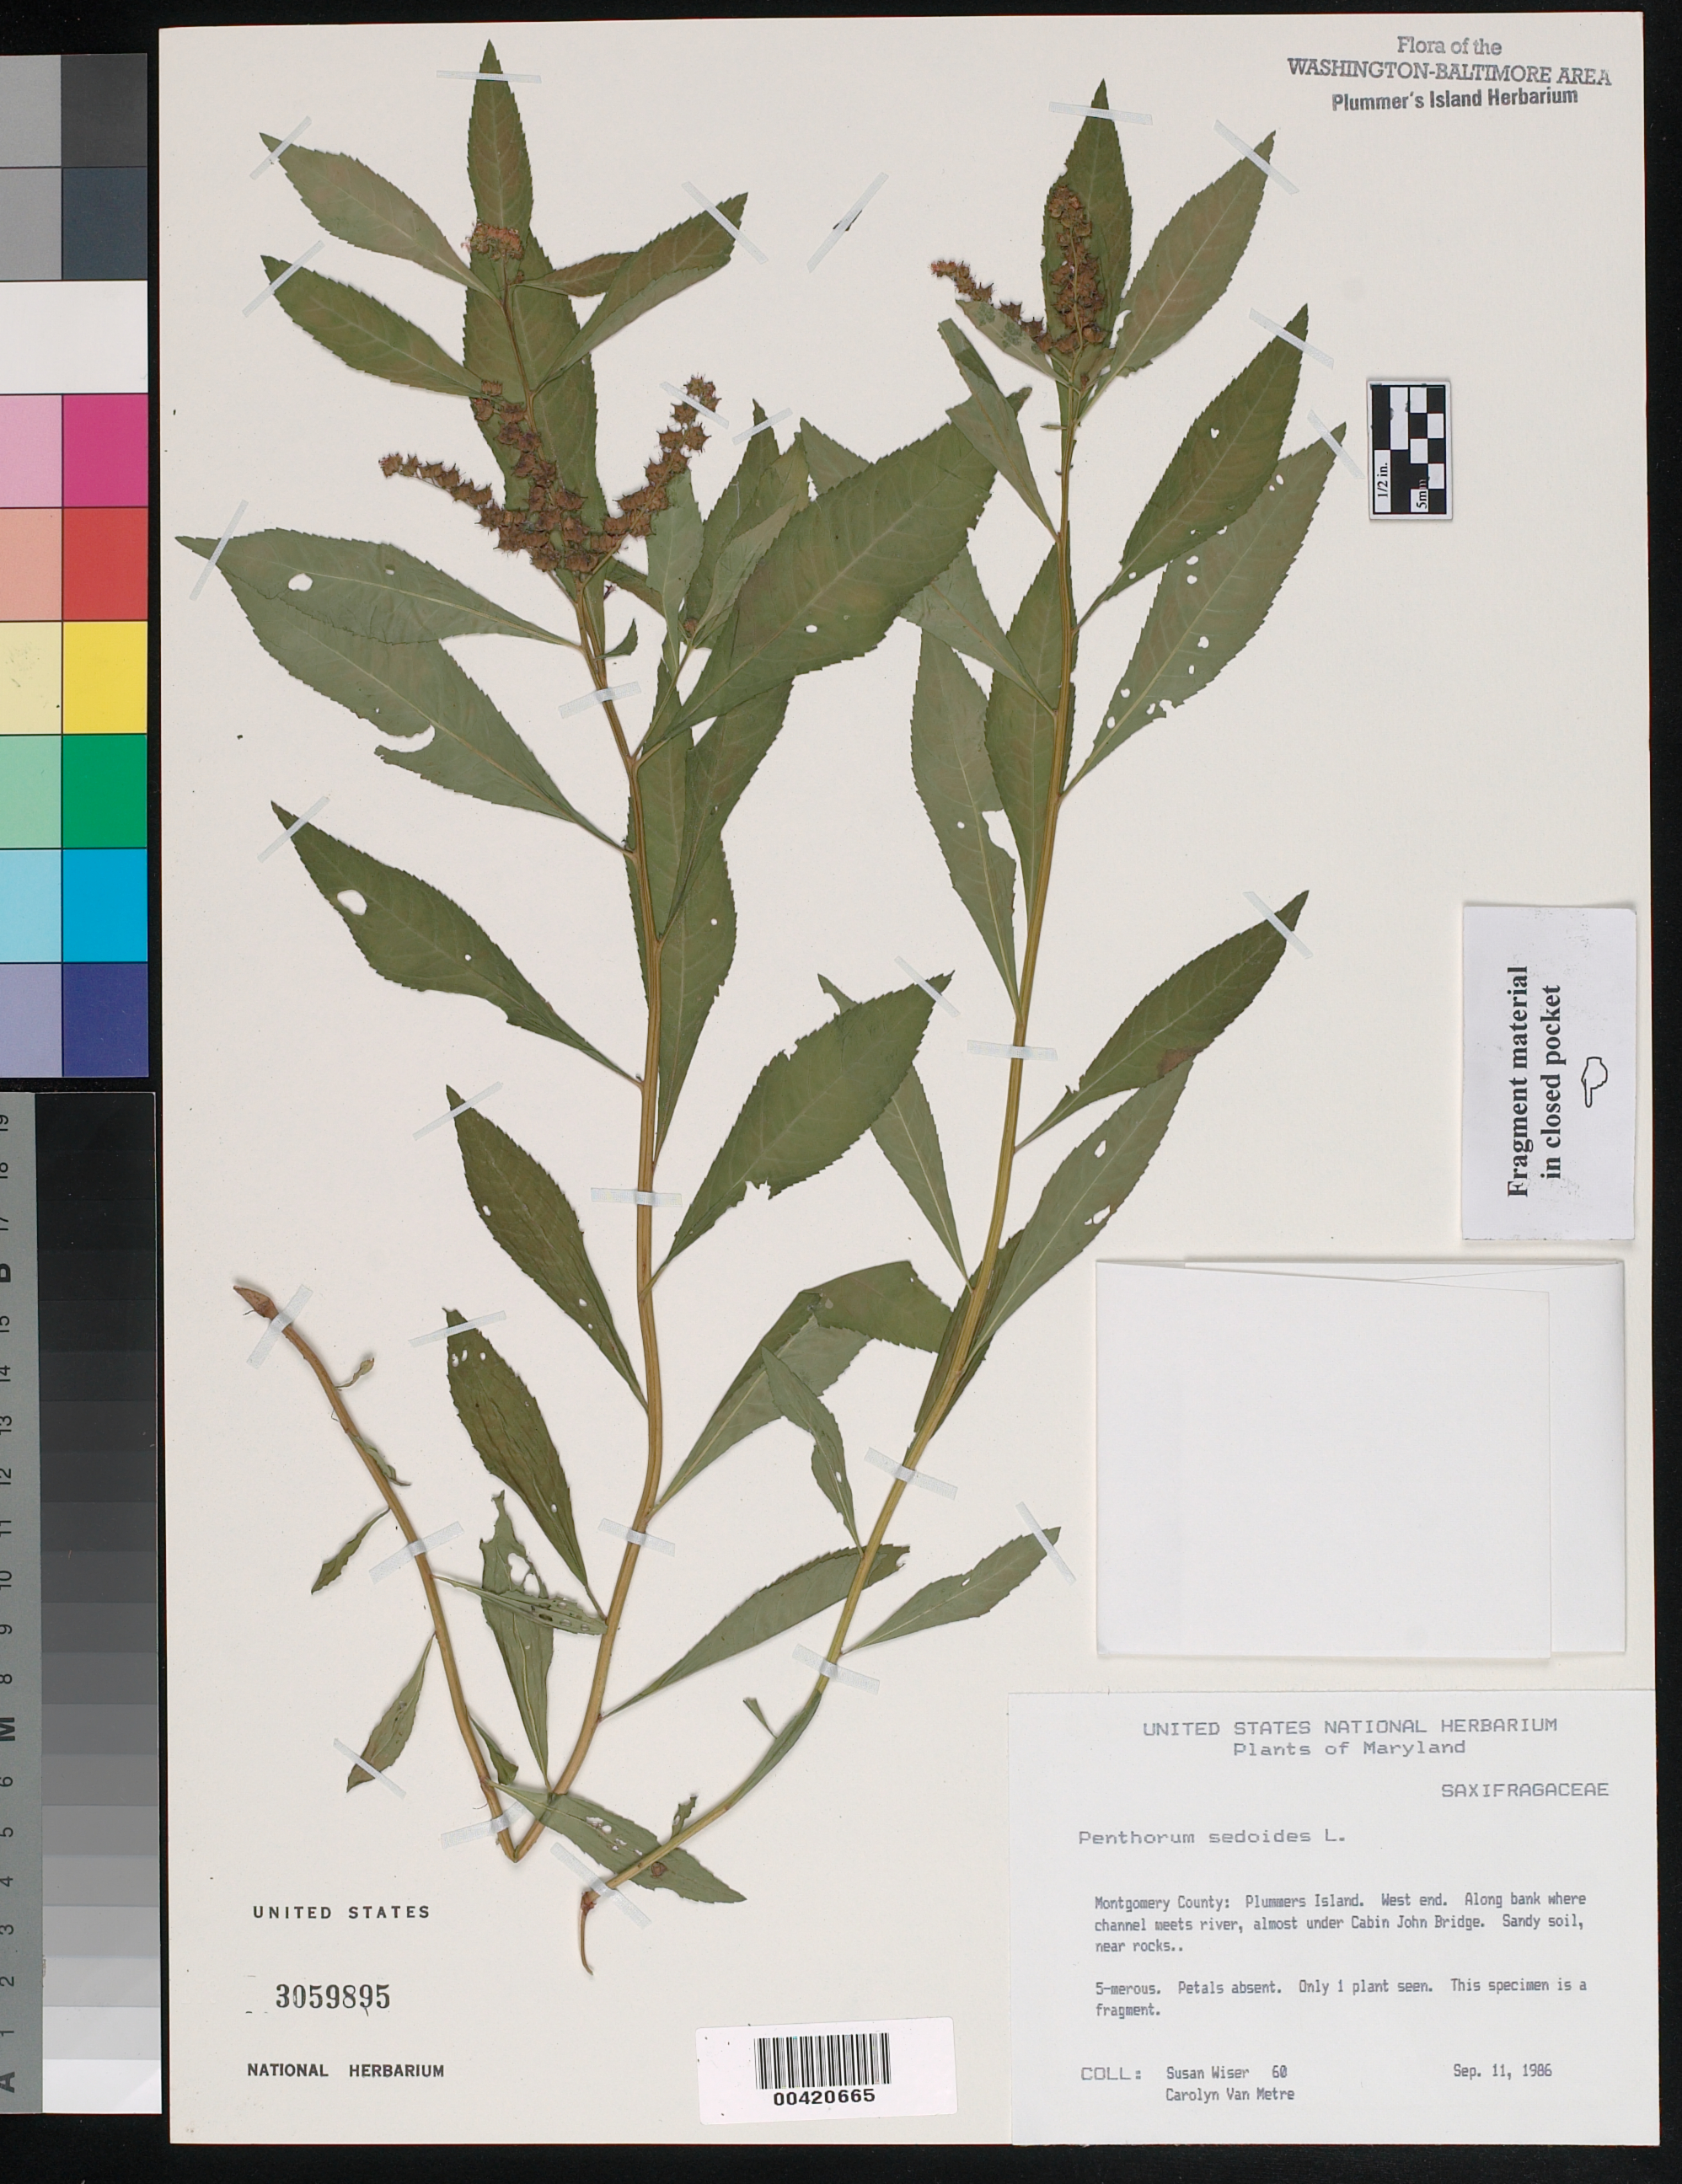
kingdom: Plantae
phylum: Tracheophyta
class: Magnoliopsida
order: Saxifragales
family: Penthoraceae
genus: Penthorum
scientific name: Penthorum sedoides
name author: L.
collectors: S. Wiser & C. Van metre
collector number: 60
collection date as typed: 11 Sep 1986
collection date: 1986-09-11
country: United States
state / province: Maryland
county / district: Montgomery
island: Plummers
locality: Plummer's Island; west end. Bank where channel meets river, almost under Cabin John Bridge C. & O. Canal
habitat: Sandy soil, near rocks.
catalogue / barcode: US 3059895